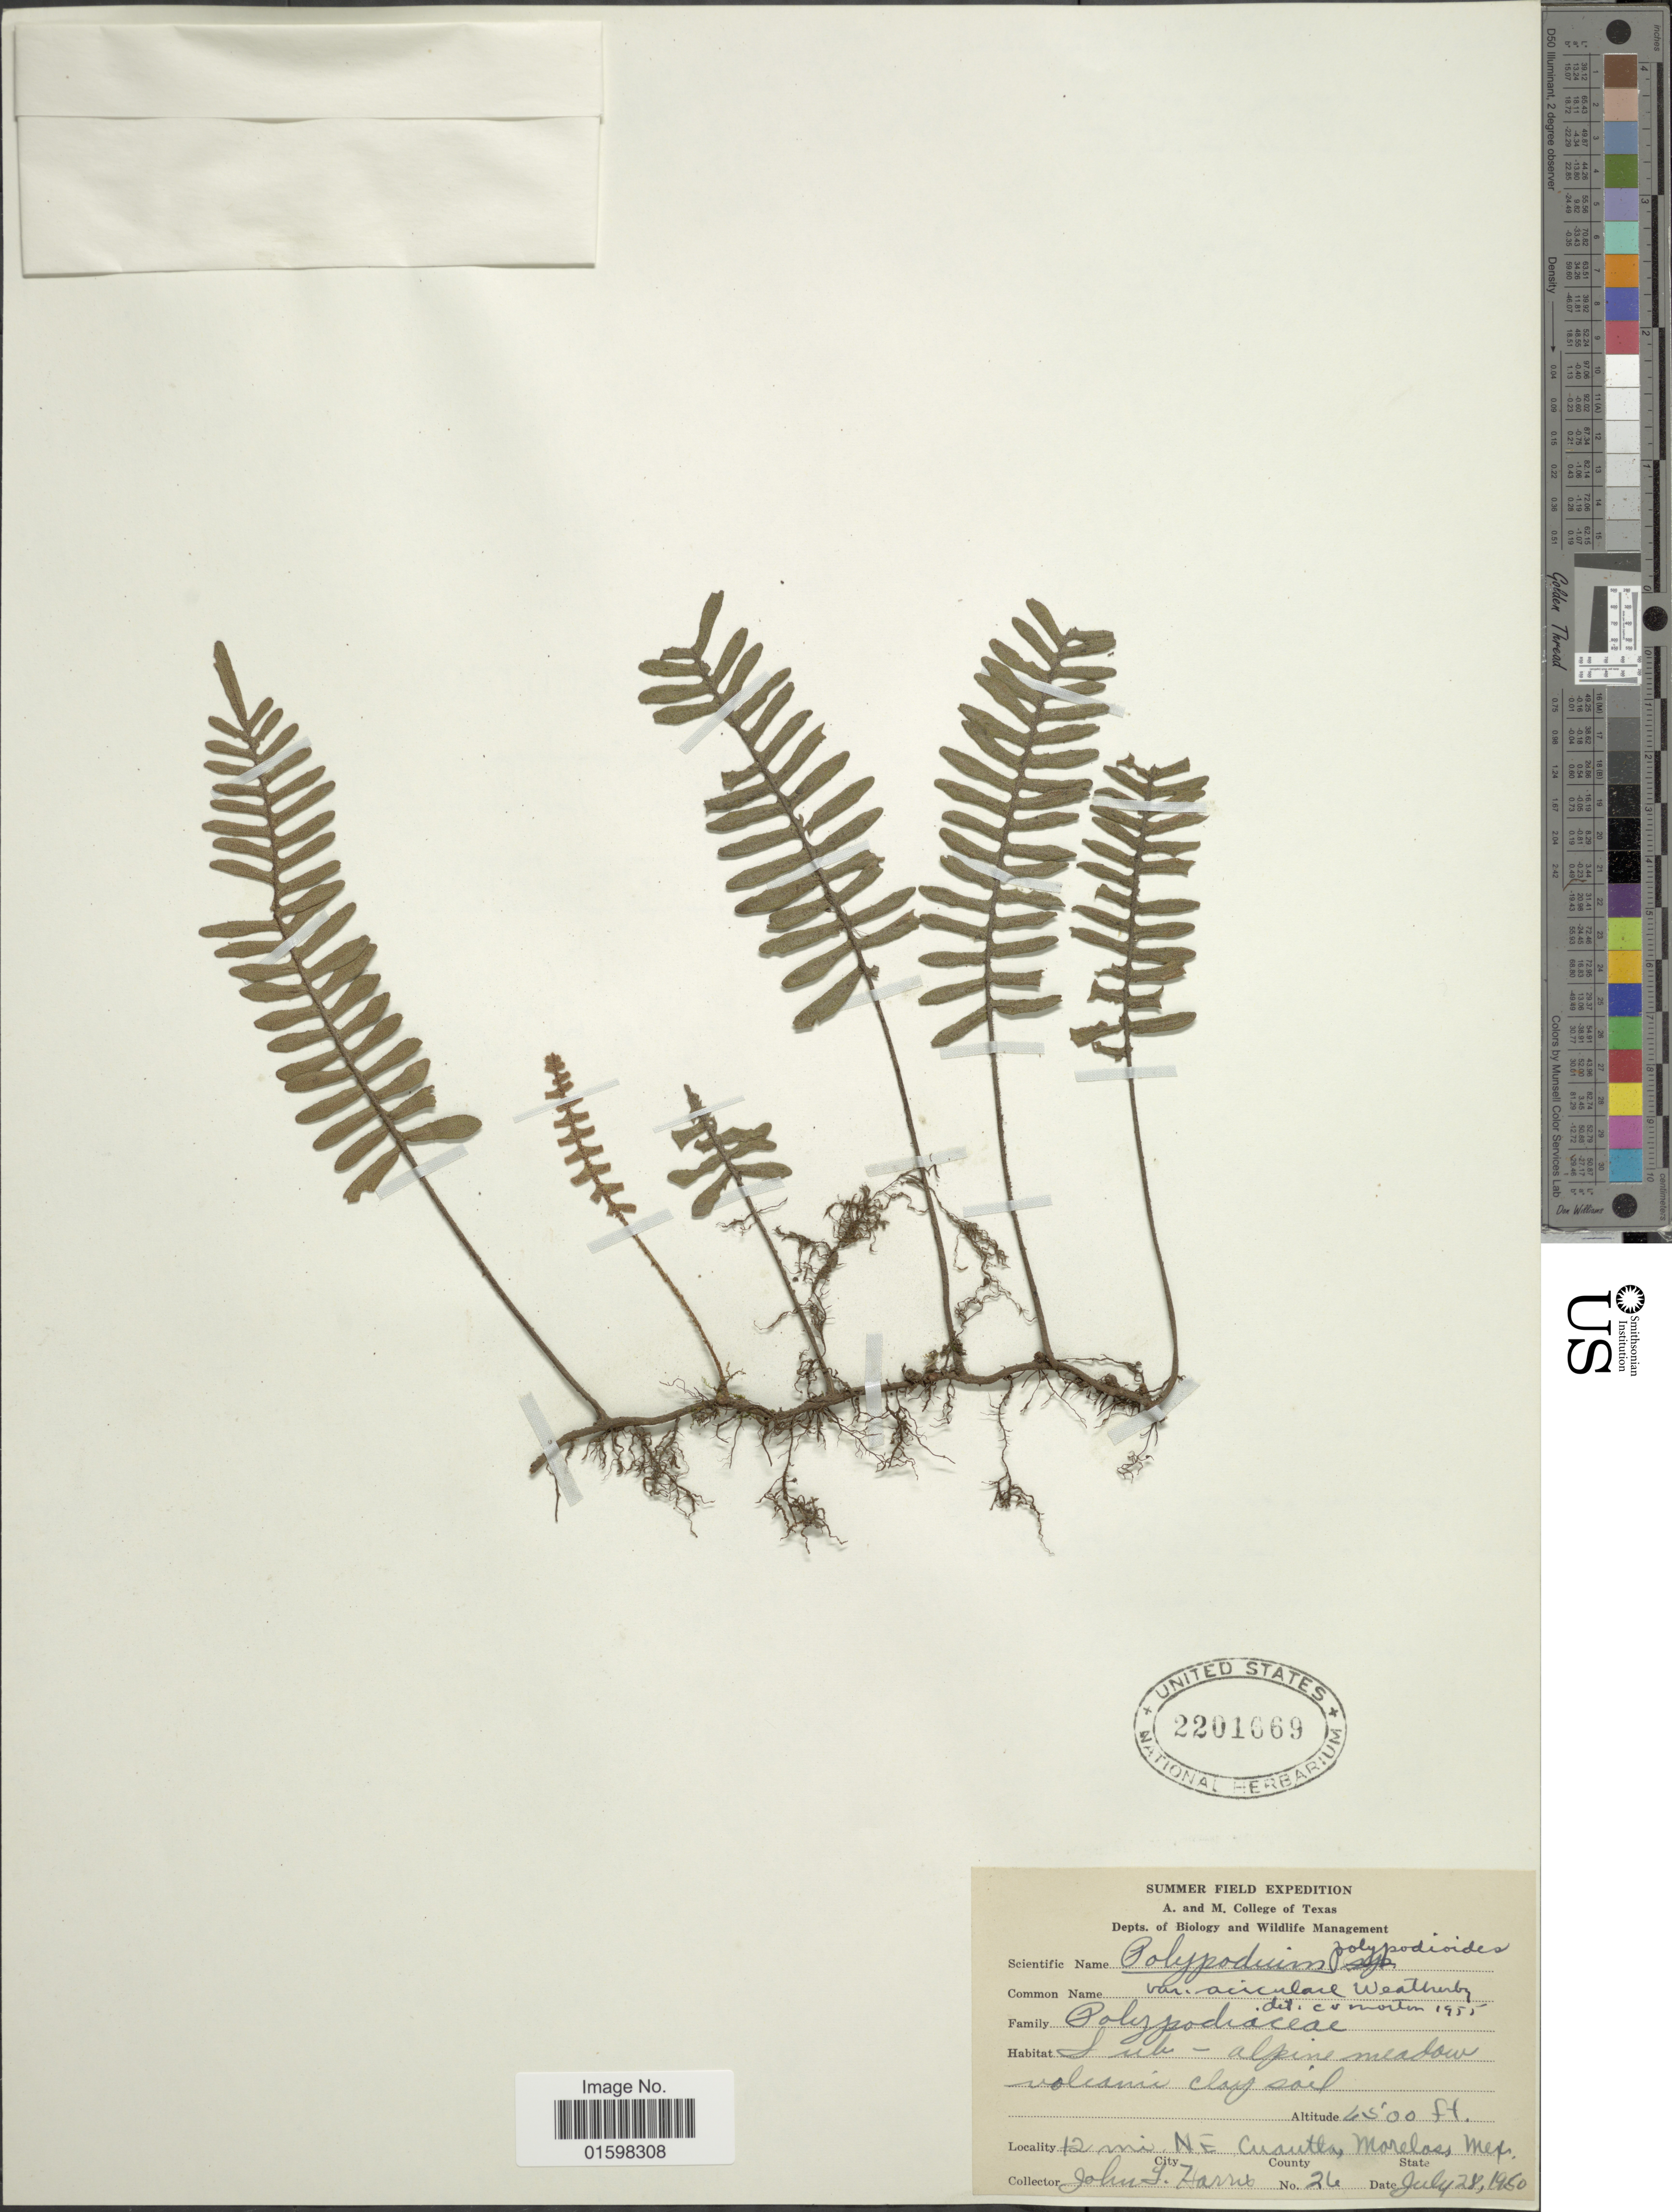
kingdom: Plantae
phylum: Tracheophyta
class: Polypodiopsida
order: Polypodiales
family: Polypodiaceae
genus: Pleopeltis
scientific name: Pleopeltis polypodioides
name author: (L.) E.G. Andrews & Windham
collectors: J. Harris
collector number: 26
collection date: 1950-07-28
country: Mexico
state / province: Morelos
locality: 12 mi;. NE of Cuantla, Morelos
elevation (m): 1981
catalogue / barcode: US 2201669